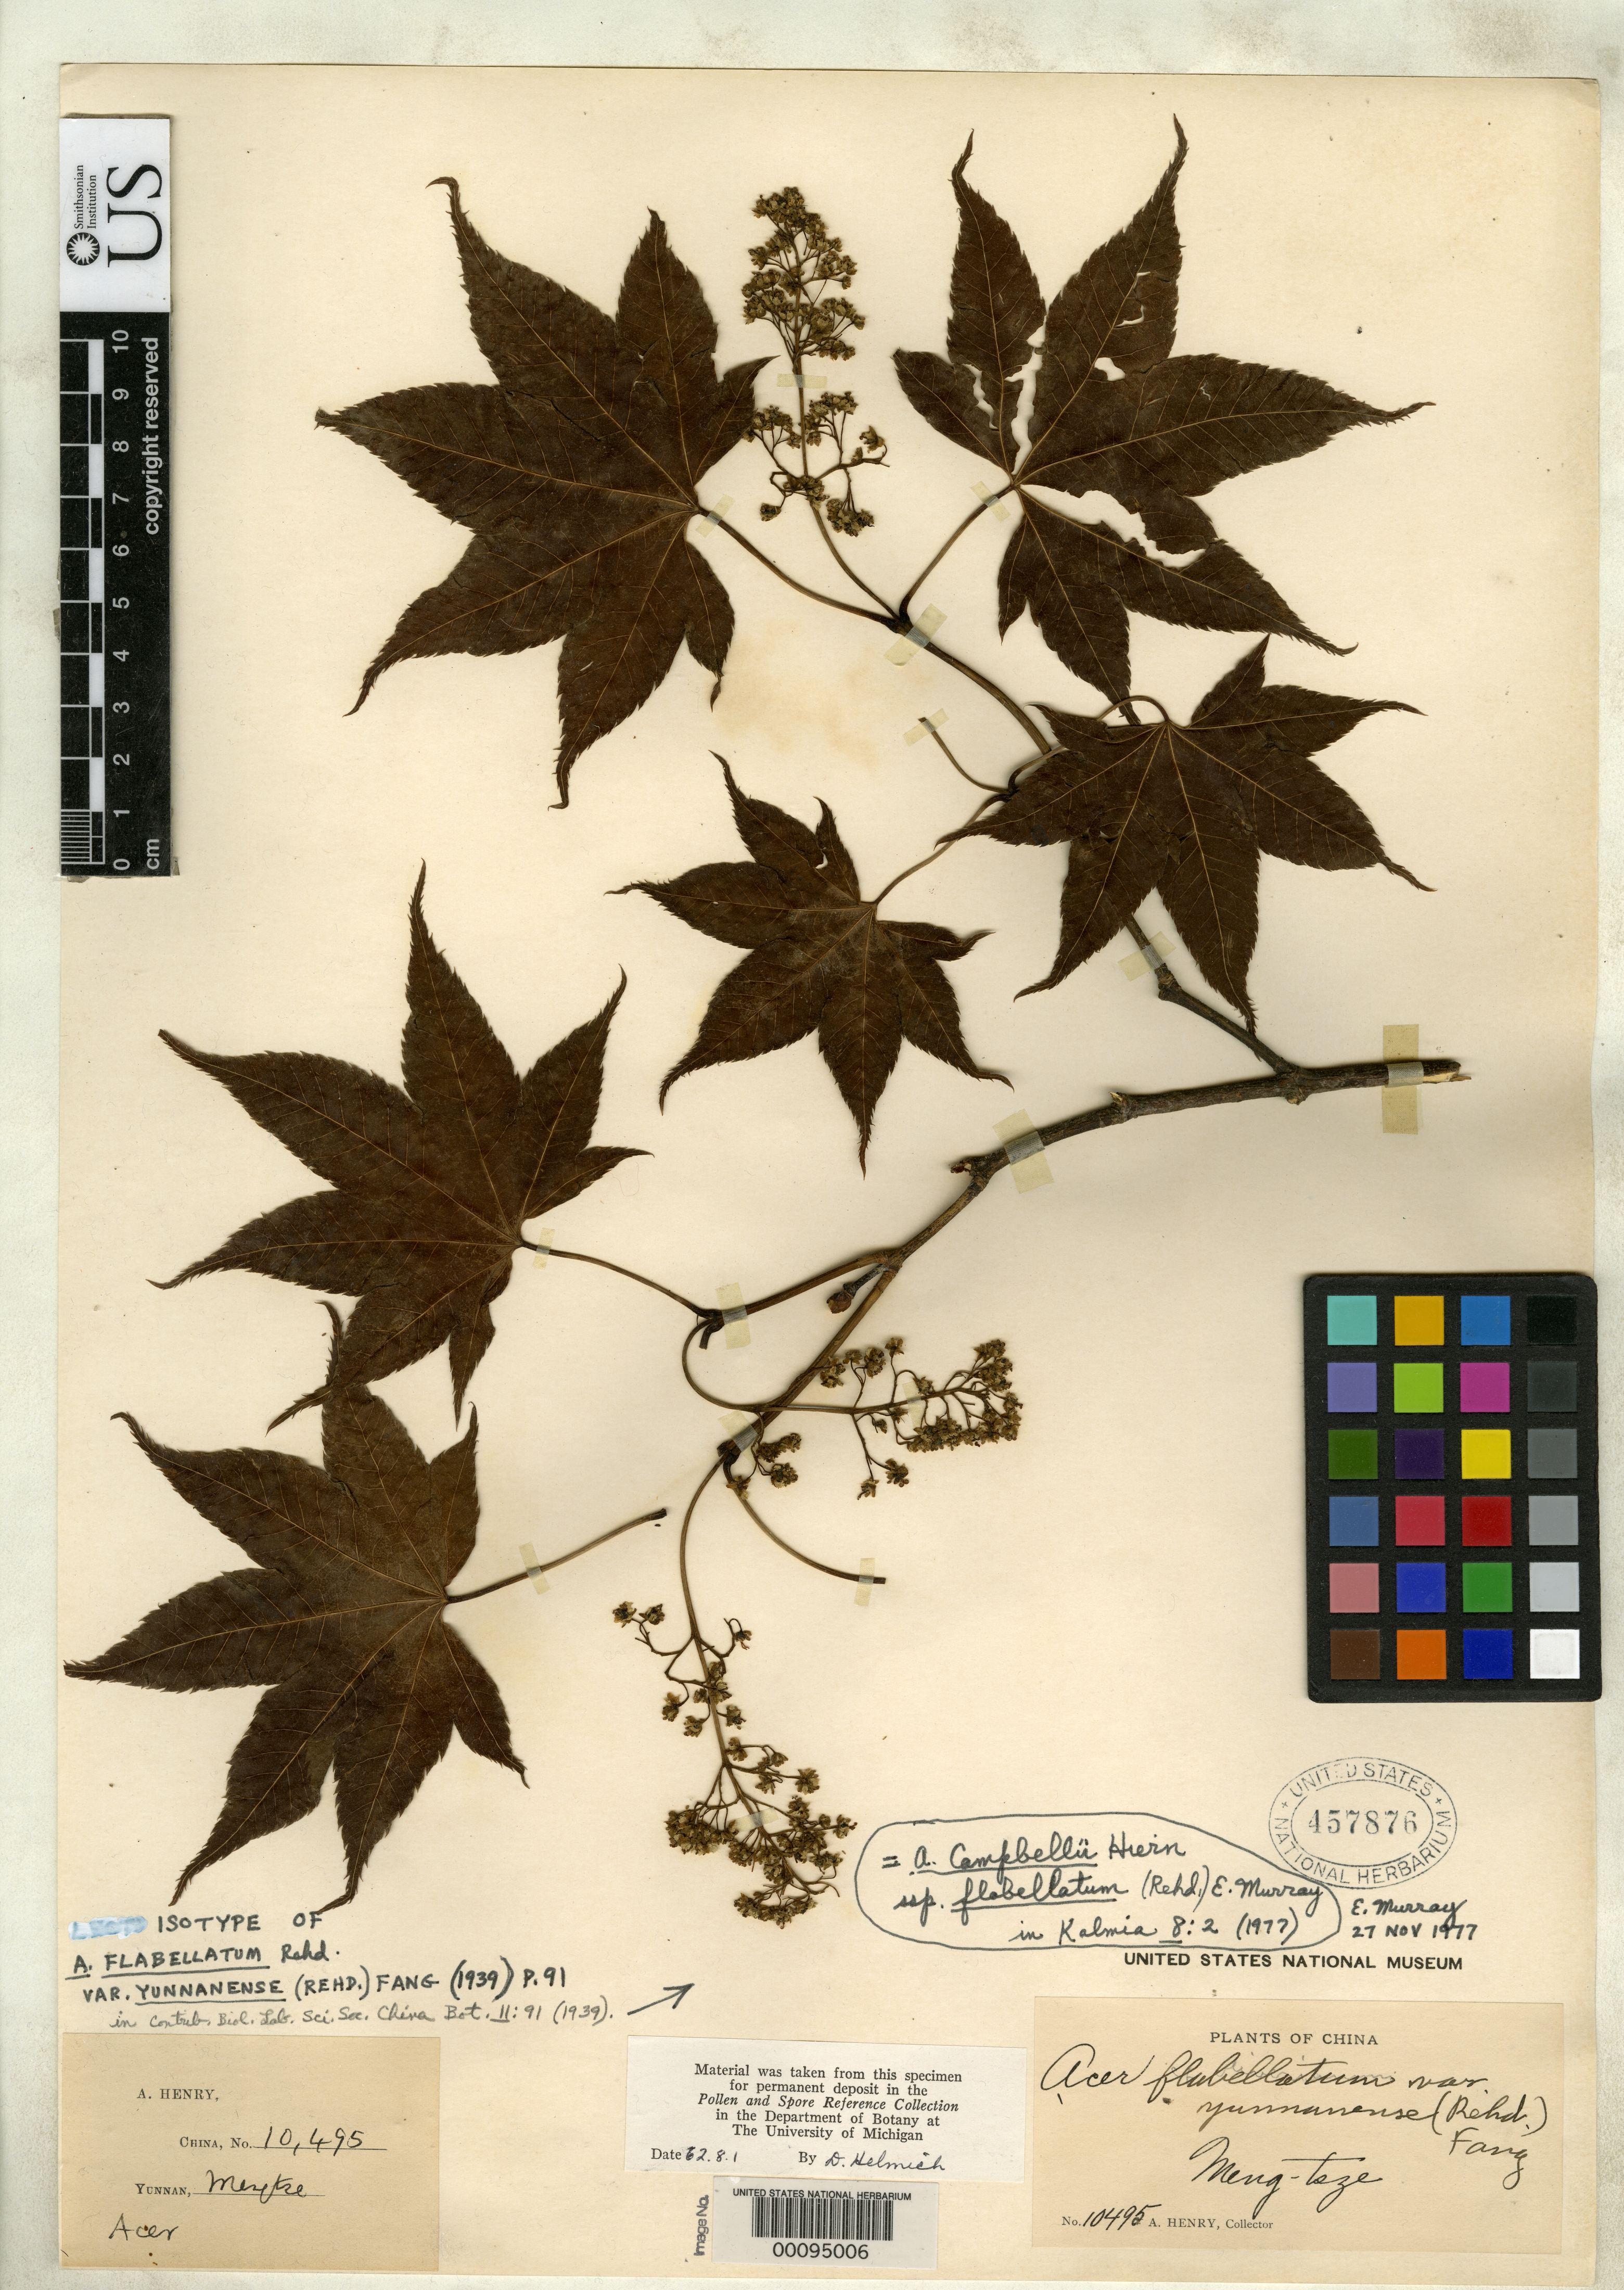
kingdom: Plantae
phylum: Tracheophyta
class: Magnoliopsida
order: Sapindales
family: Sapindaceae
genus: Acer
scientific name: Acer campbellii var. yunnanense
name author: Rehder in Sarg.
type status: Isotype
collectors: A. Henry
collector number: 10495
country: China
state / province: Yunnan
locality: Mengtze [Meng-tsze]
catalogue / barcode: US 457876